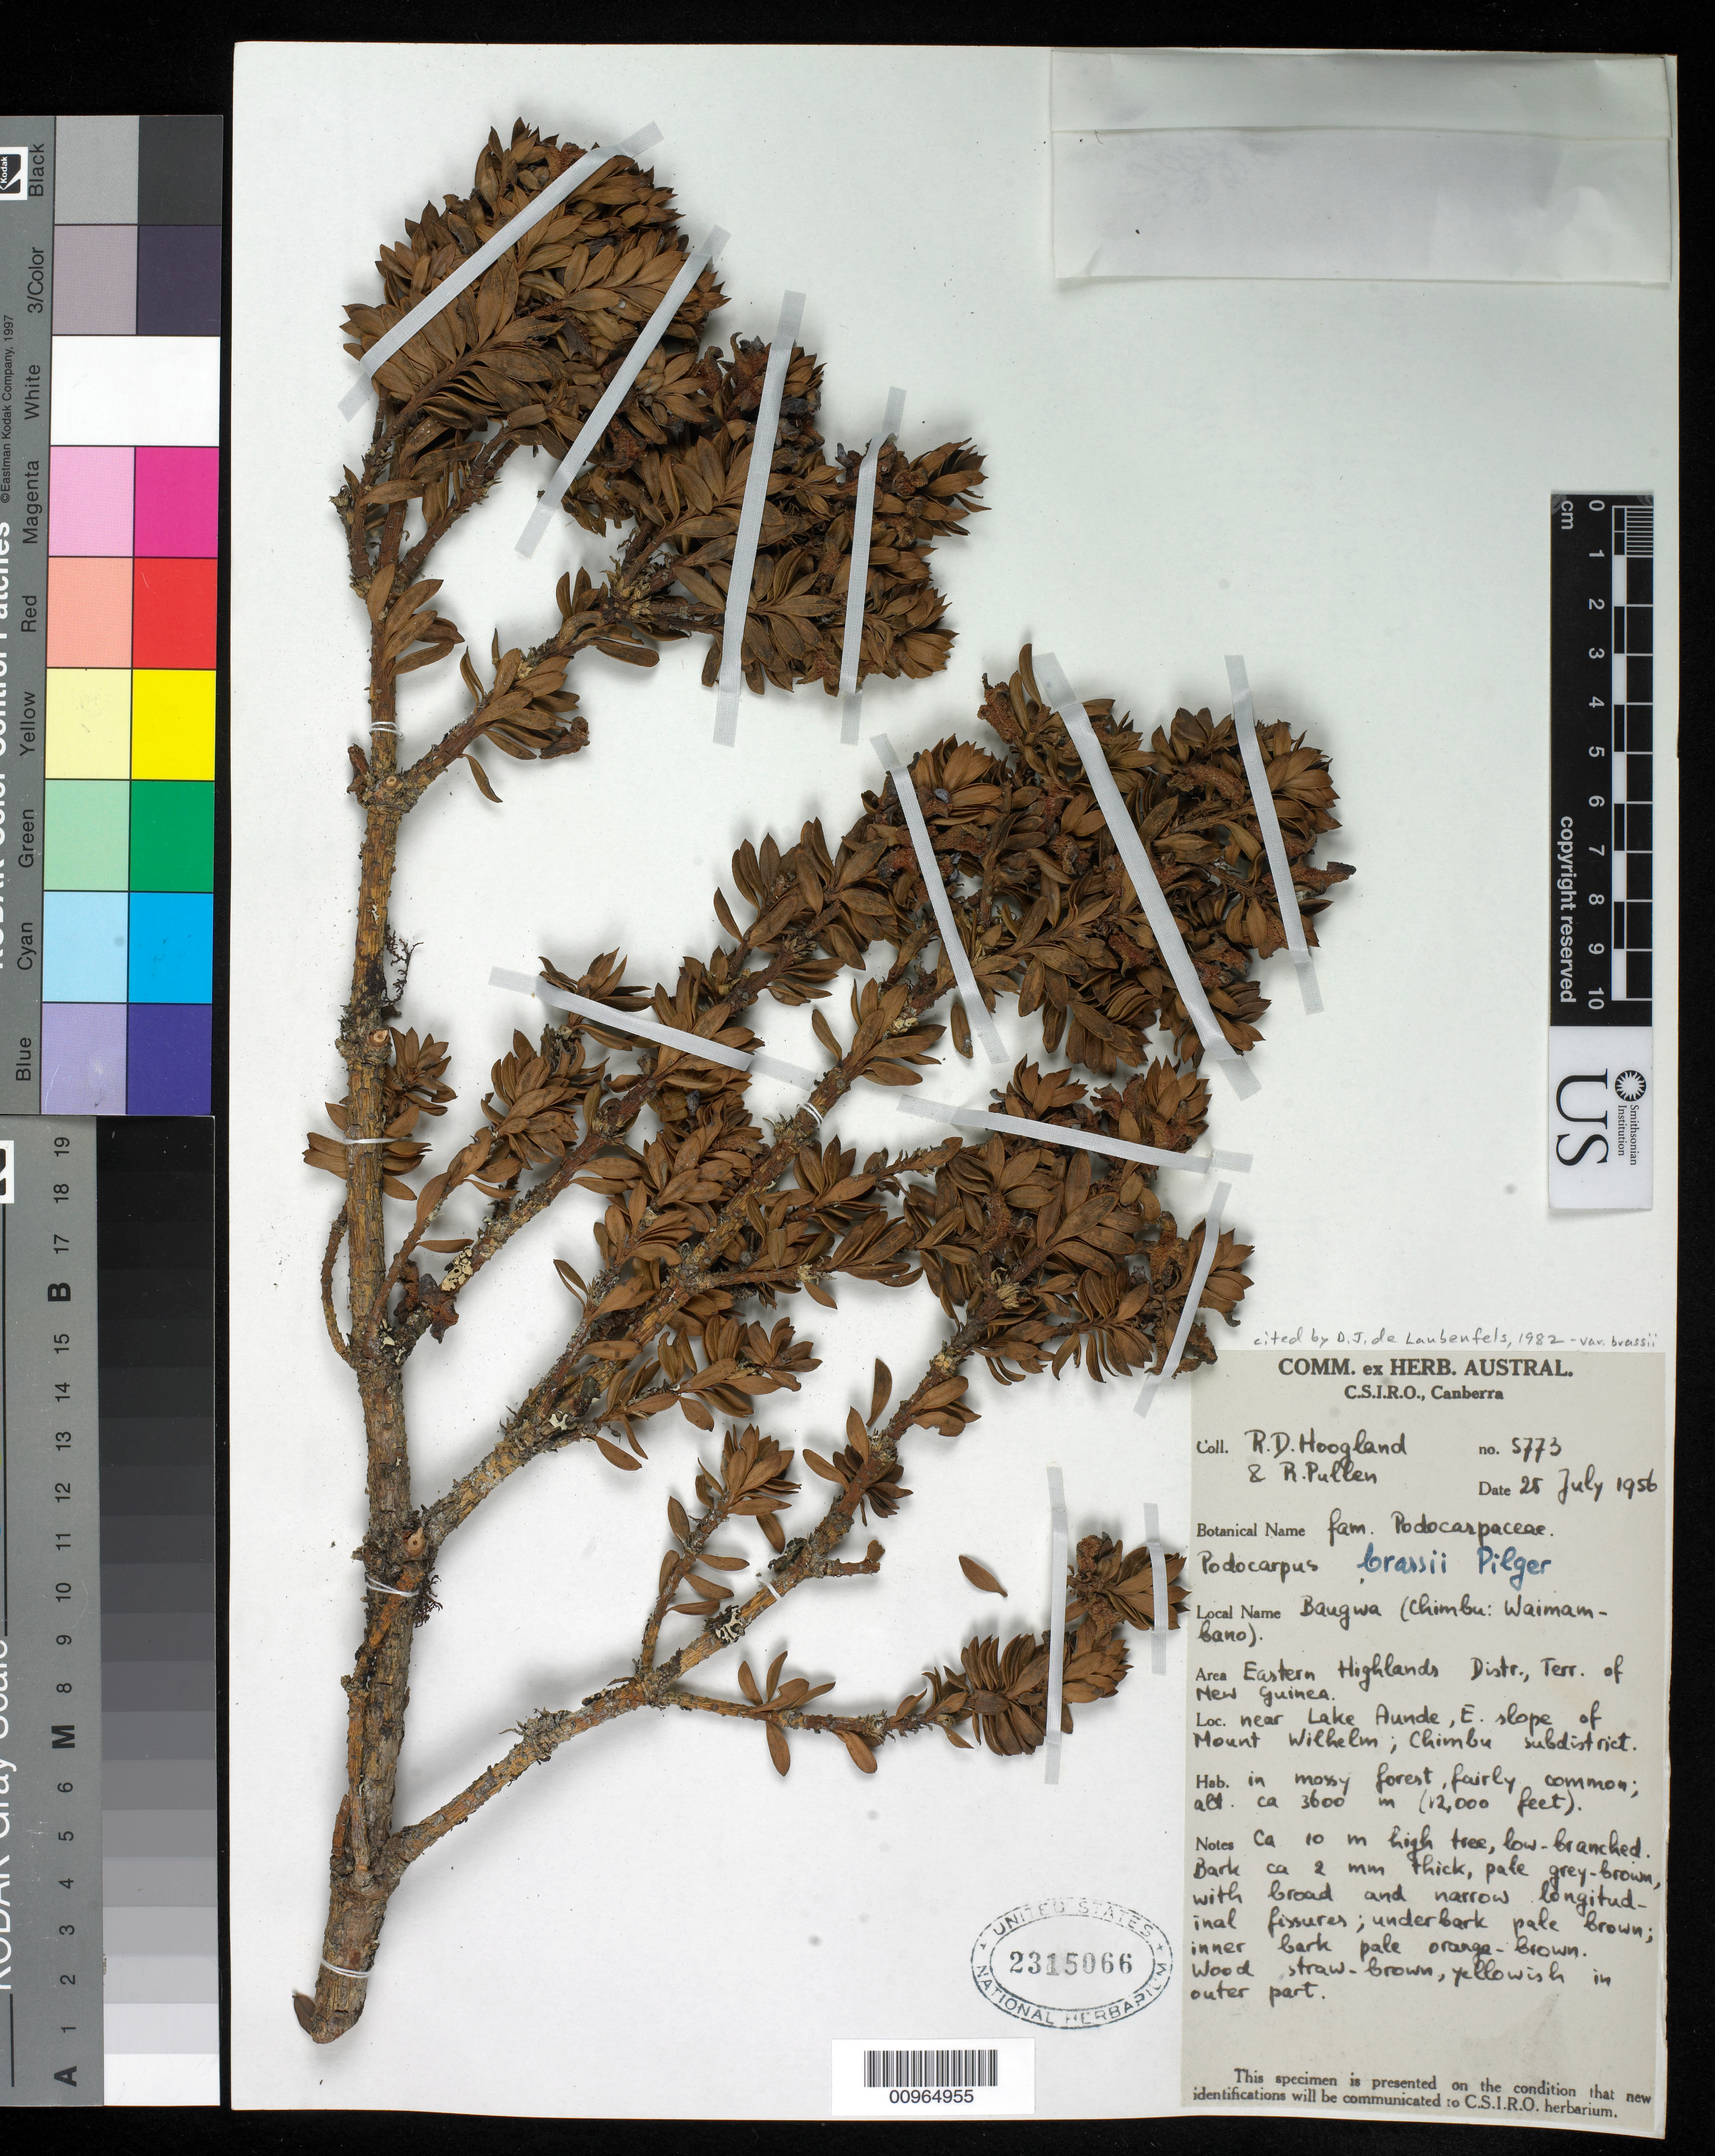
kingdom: Plantae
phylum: Tracheophyta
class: Pinopsida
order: Pinales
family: Podocarpaceae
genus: Podocarpus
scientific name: Podocarpus brassii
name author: Pilg.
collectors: R. D. Hoogland & R. Pullen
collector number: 5773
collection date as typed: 25 Jul 1956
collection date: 1956-07-25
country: Papua New Guinea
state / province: Eastern Highlands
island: New Guinea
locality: near Lake Aunde, E. slope of Mount Wilhelm; Chimbu subdistrict. Mossy forest.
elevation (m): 3600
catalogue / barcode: US 2315066